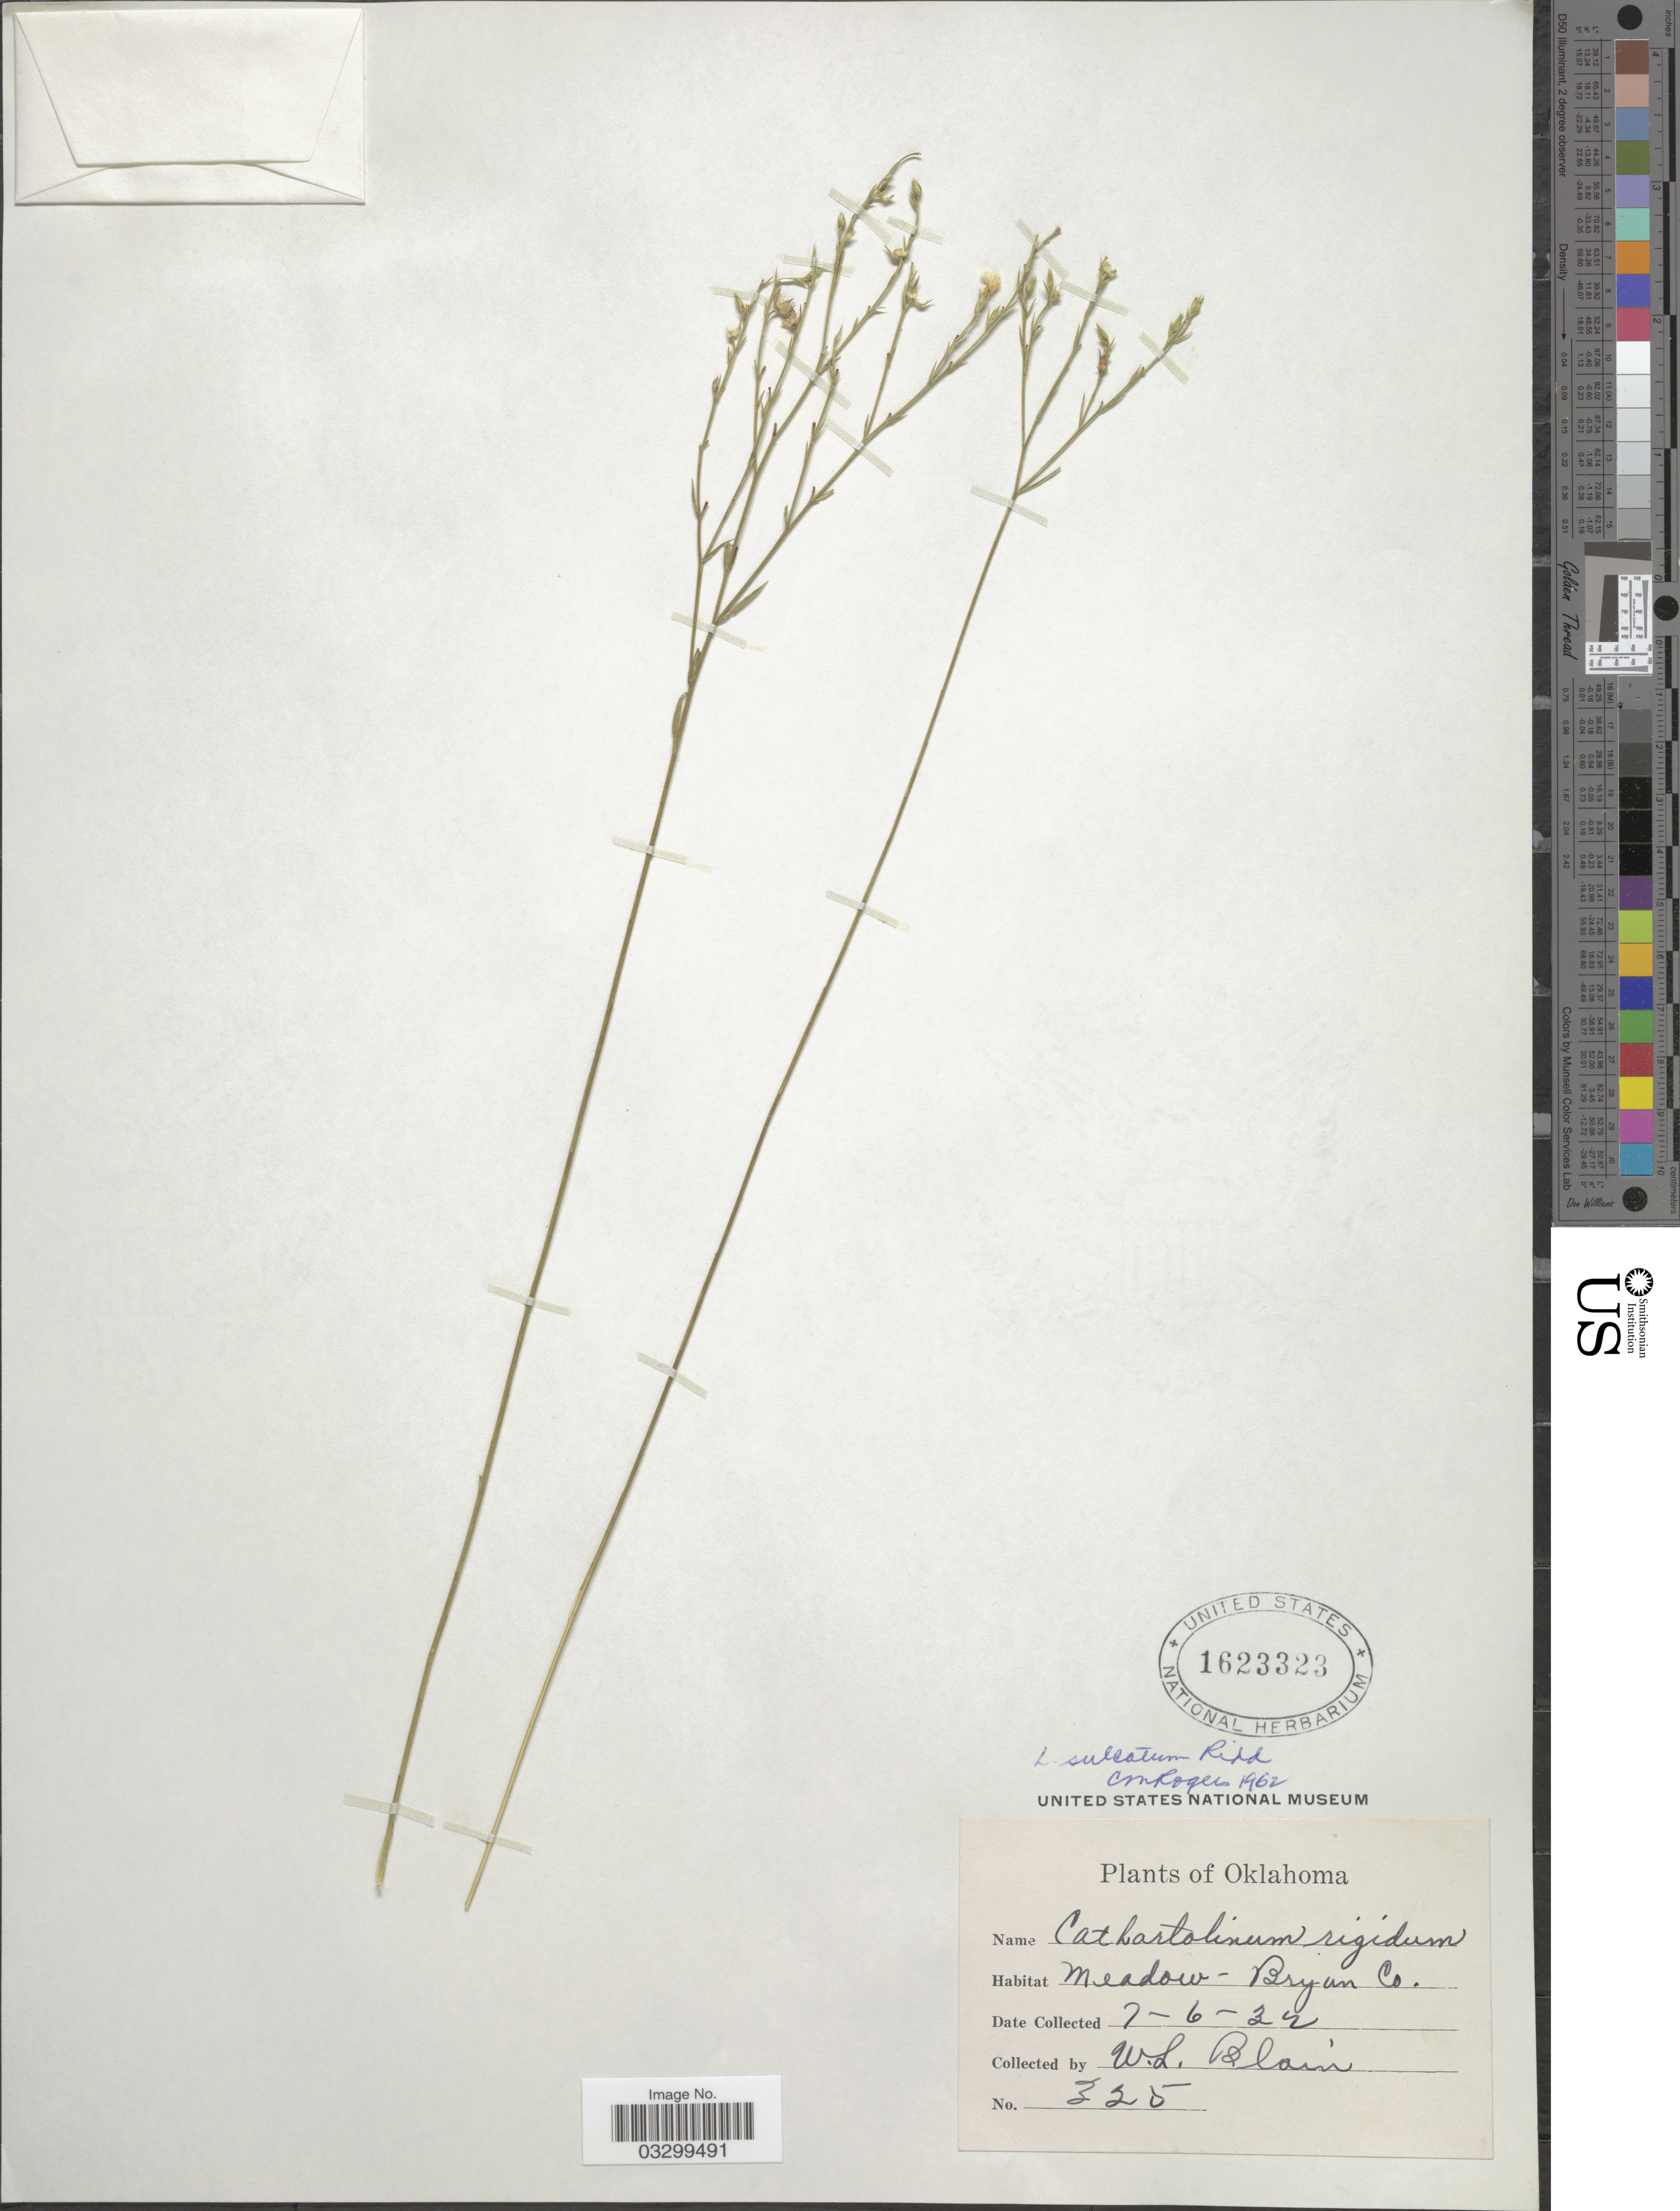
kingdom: Plantae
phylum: Tracheophyta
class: Magnoliopsida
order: Malpighiales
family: Linaceae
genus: Linum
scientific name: Linum sulcatum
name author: Riddell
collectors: W. Blain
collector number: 325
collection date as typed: Transcribed d/m/y: 6/7/32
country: United States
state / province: Oklahoma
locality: Bryan Co.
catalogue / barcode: US 1623323